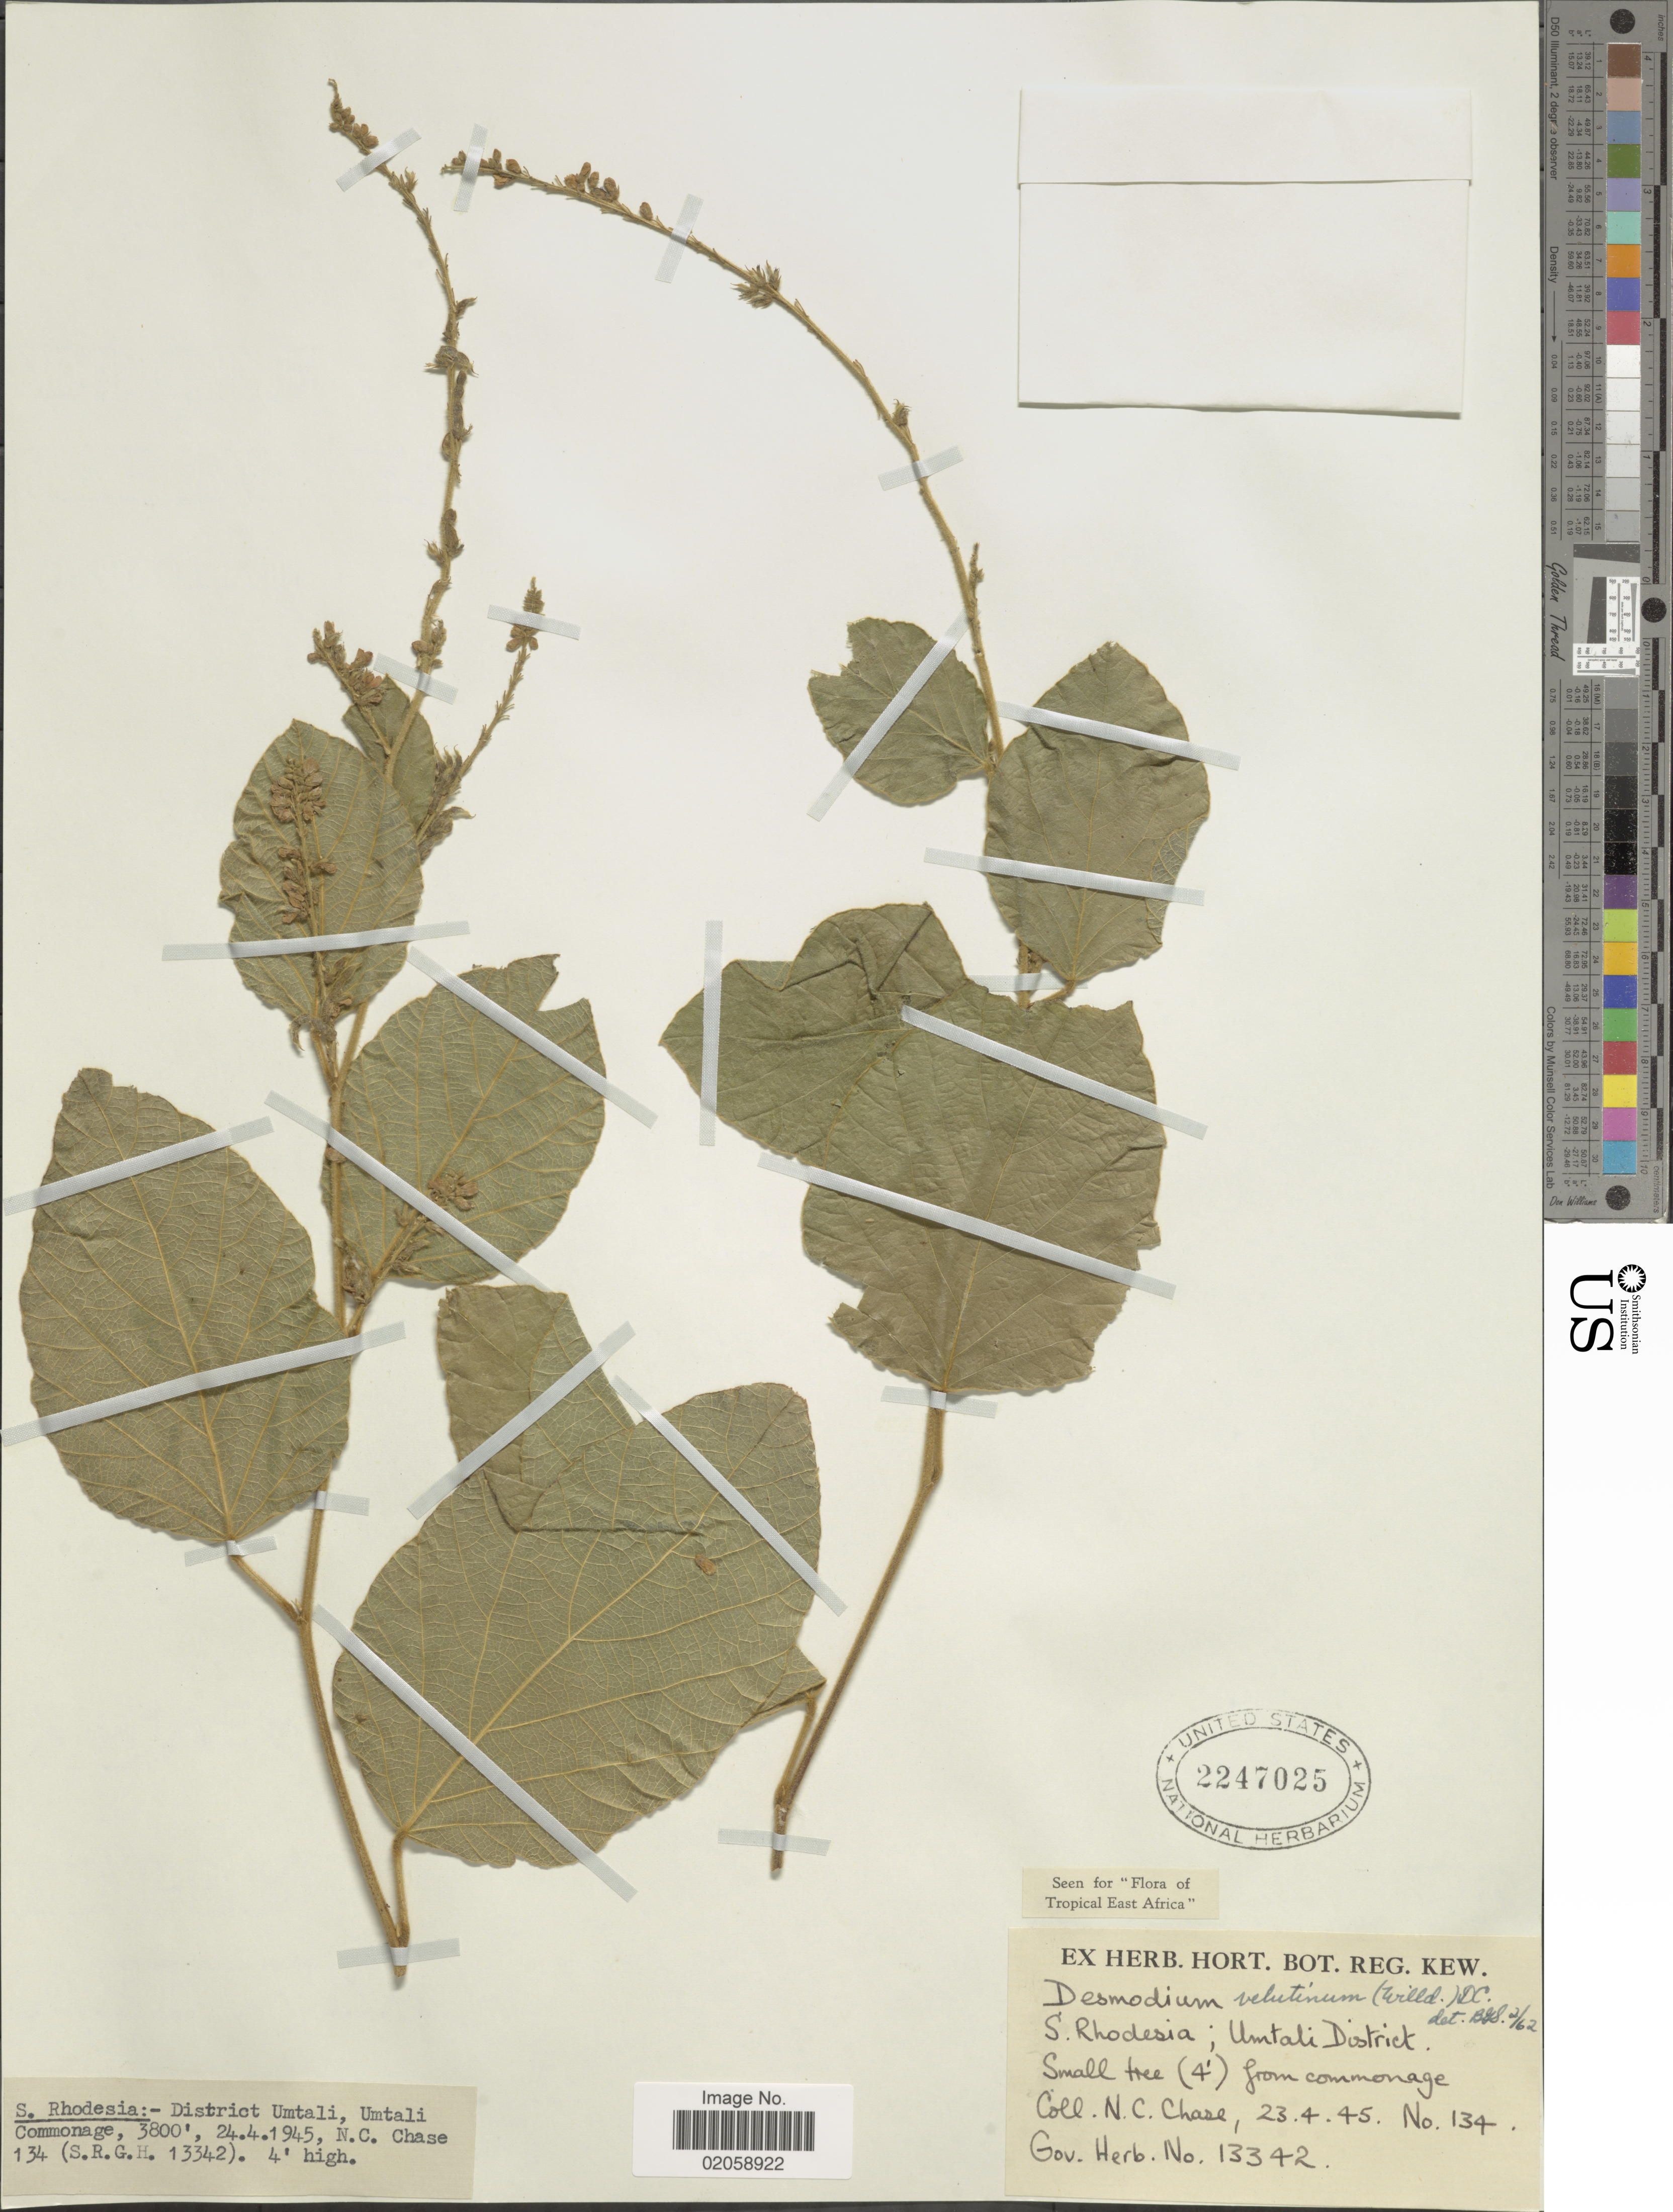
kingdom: Plantae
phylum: Tracheophyta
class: Magnoliopsida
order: Fabales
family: Fabaceae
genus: Polhillides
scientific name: Polhillides velutina subsp. velutina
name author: (Willd.) H. Ohashi & K. Ohashi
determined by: Strong, Mark T., (BOT), Smithsonian Institution - National Museum of Natural History (UNITED STATES)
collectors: N. C. Chase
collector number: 134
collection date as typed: Transcribed d/m/y: 23/4/45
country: Zimbabwe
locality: S. Rhodesia: Umtali District.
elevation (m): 1158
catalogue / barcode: US 2247025